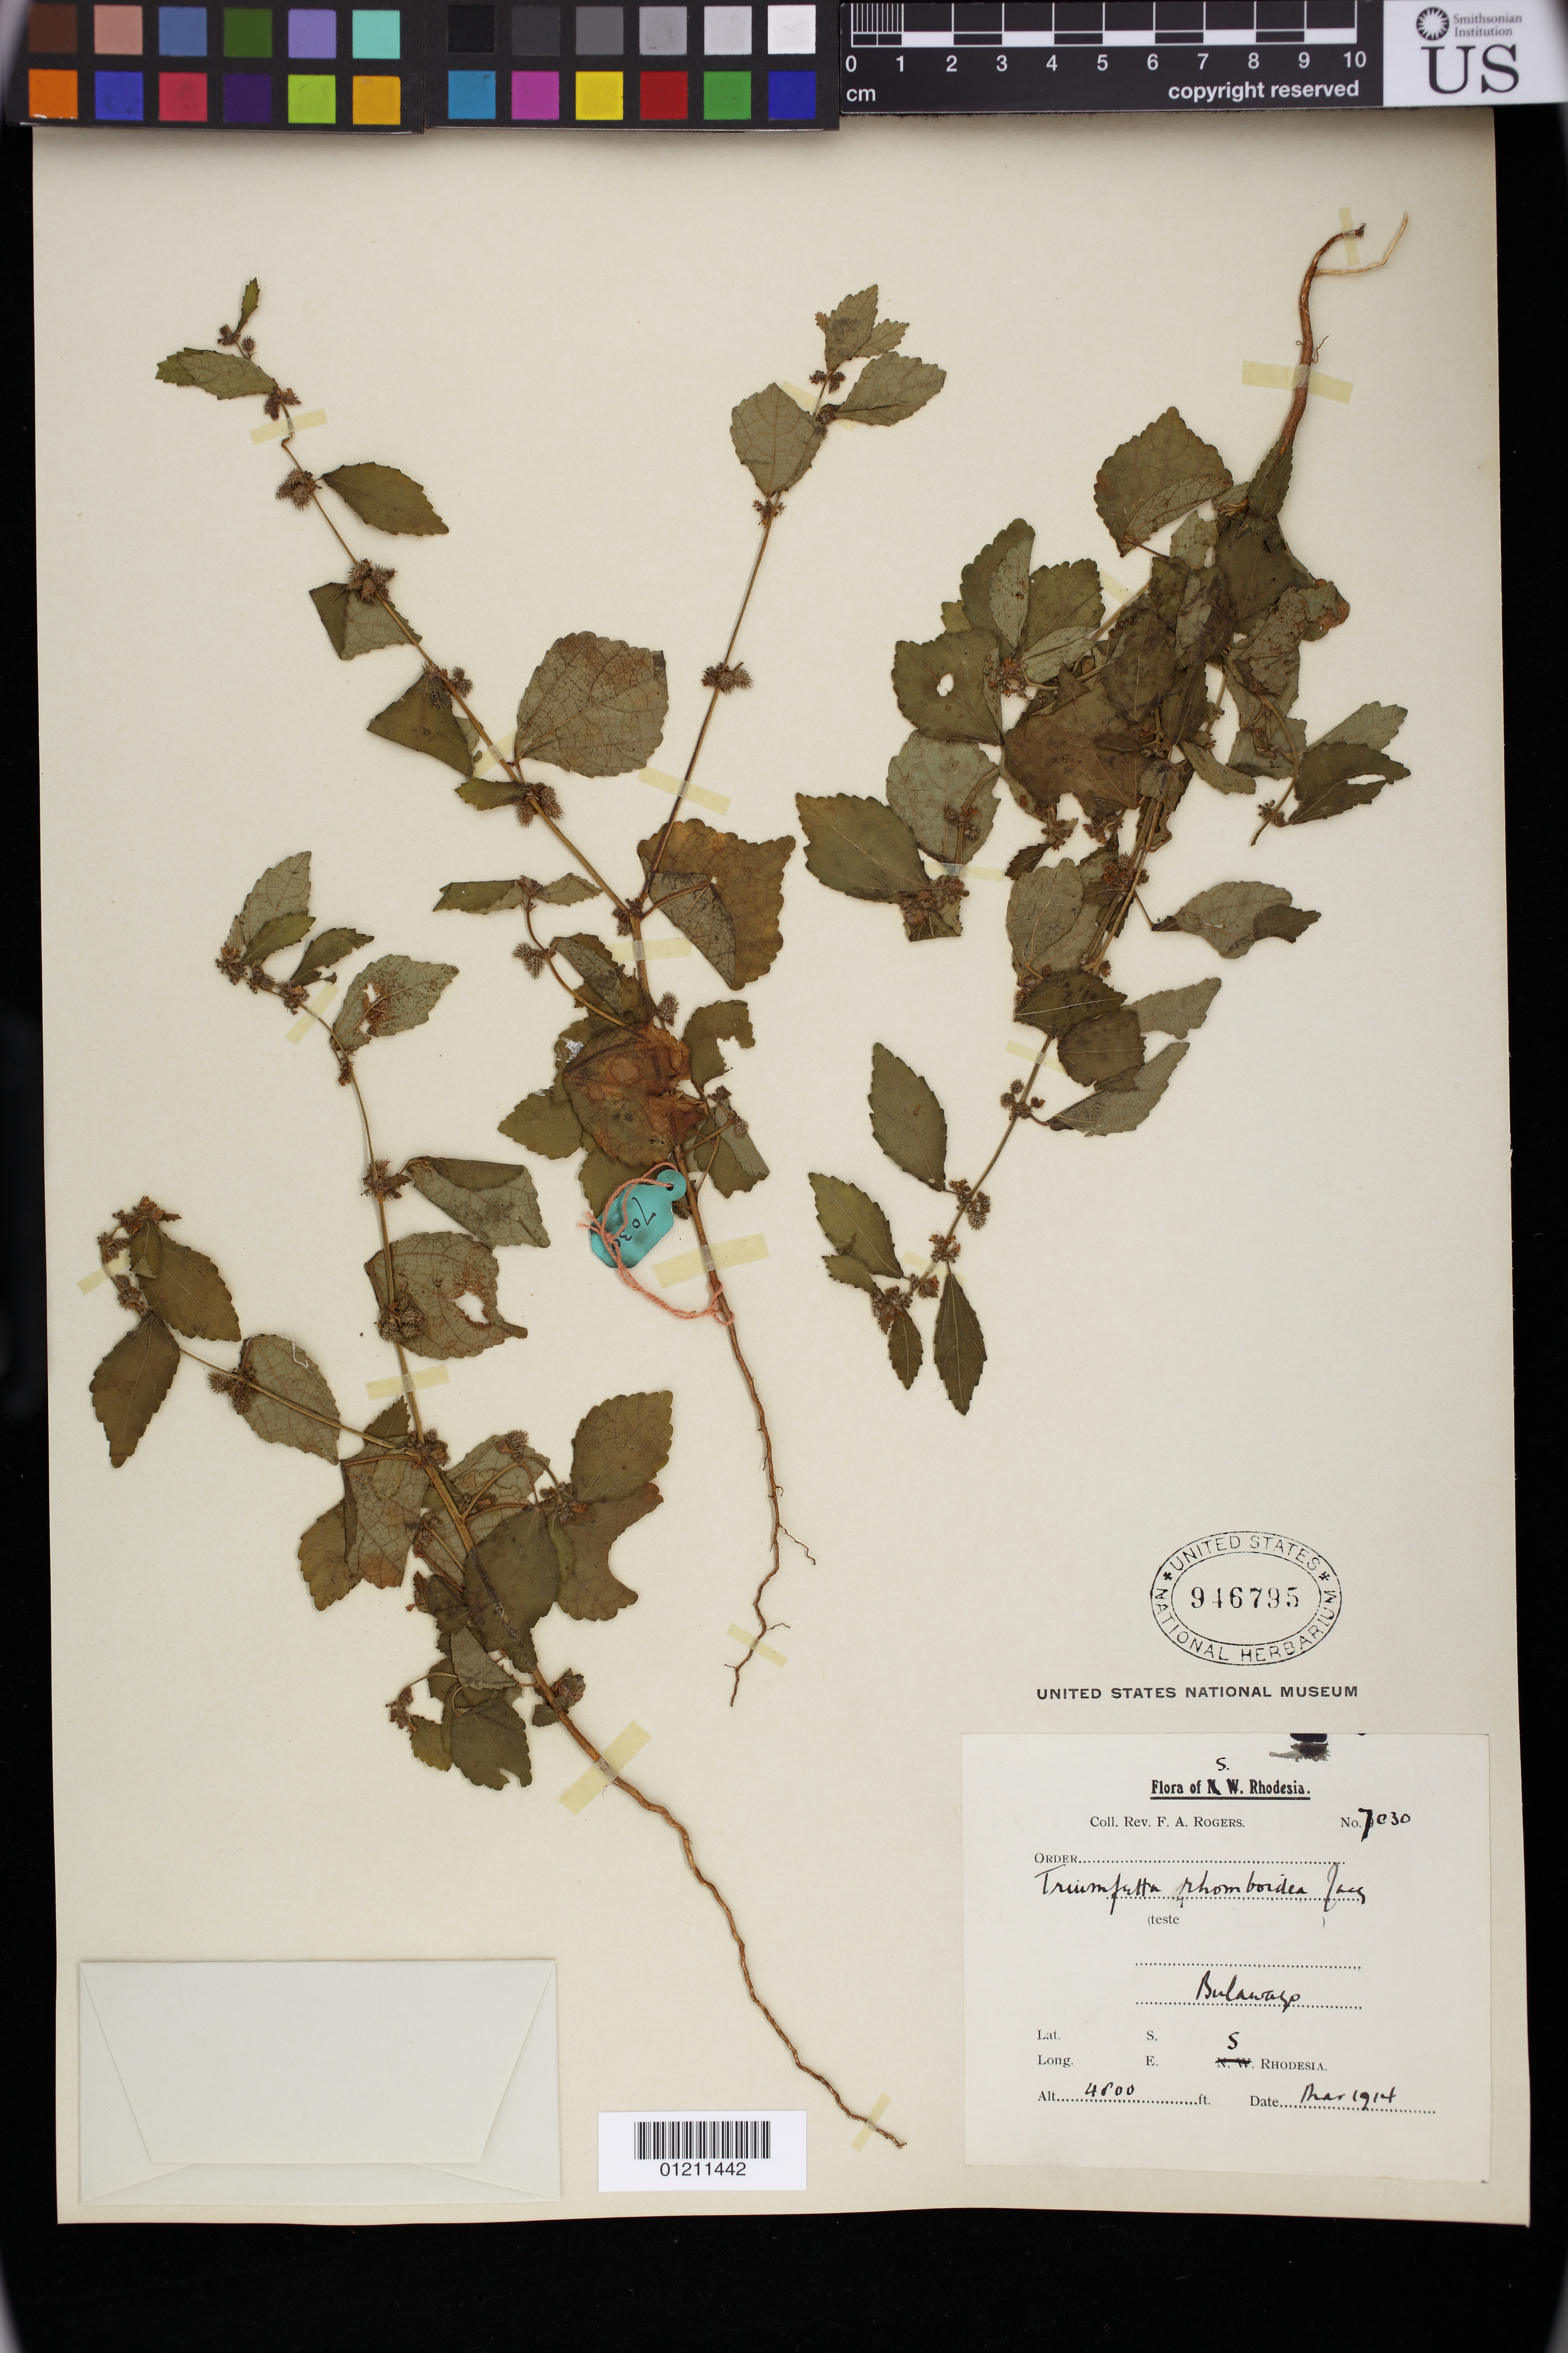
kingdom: Plantae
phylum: Tracheophyta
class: Magnoliopsida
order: Malvales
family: Malvaceae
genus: Triumfetta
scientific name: Triumfetta rhomboidea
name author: Jacq.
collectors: F. A. Rogers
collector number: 7030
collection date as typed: Mar 1914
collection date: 1914-03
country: Zimbabwe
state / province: Bulawayo (city)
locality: S. Rhodesia: Bulawayo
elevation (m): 1372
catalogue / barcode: US 946795